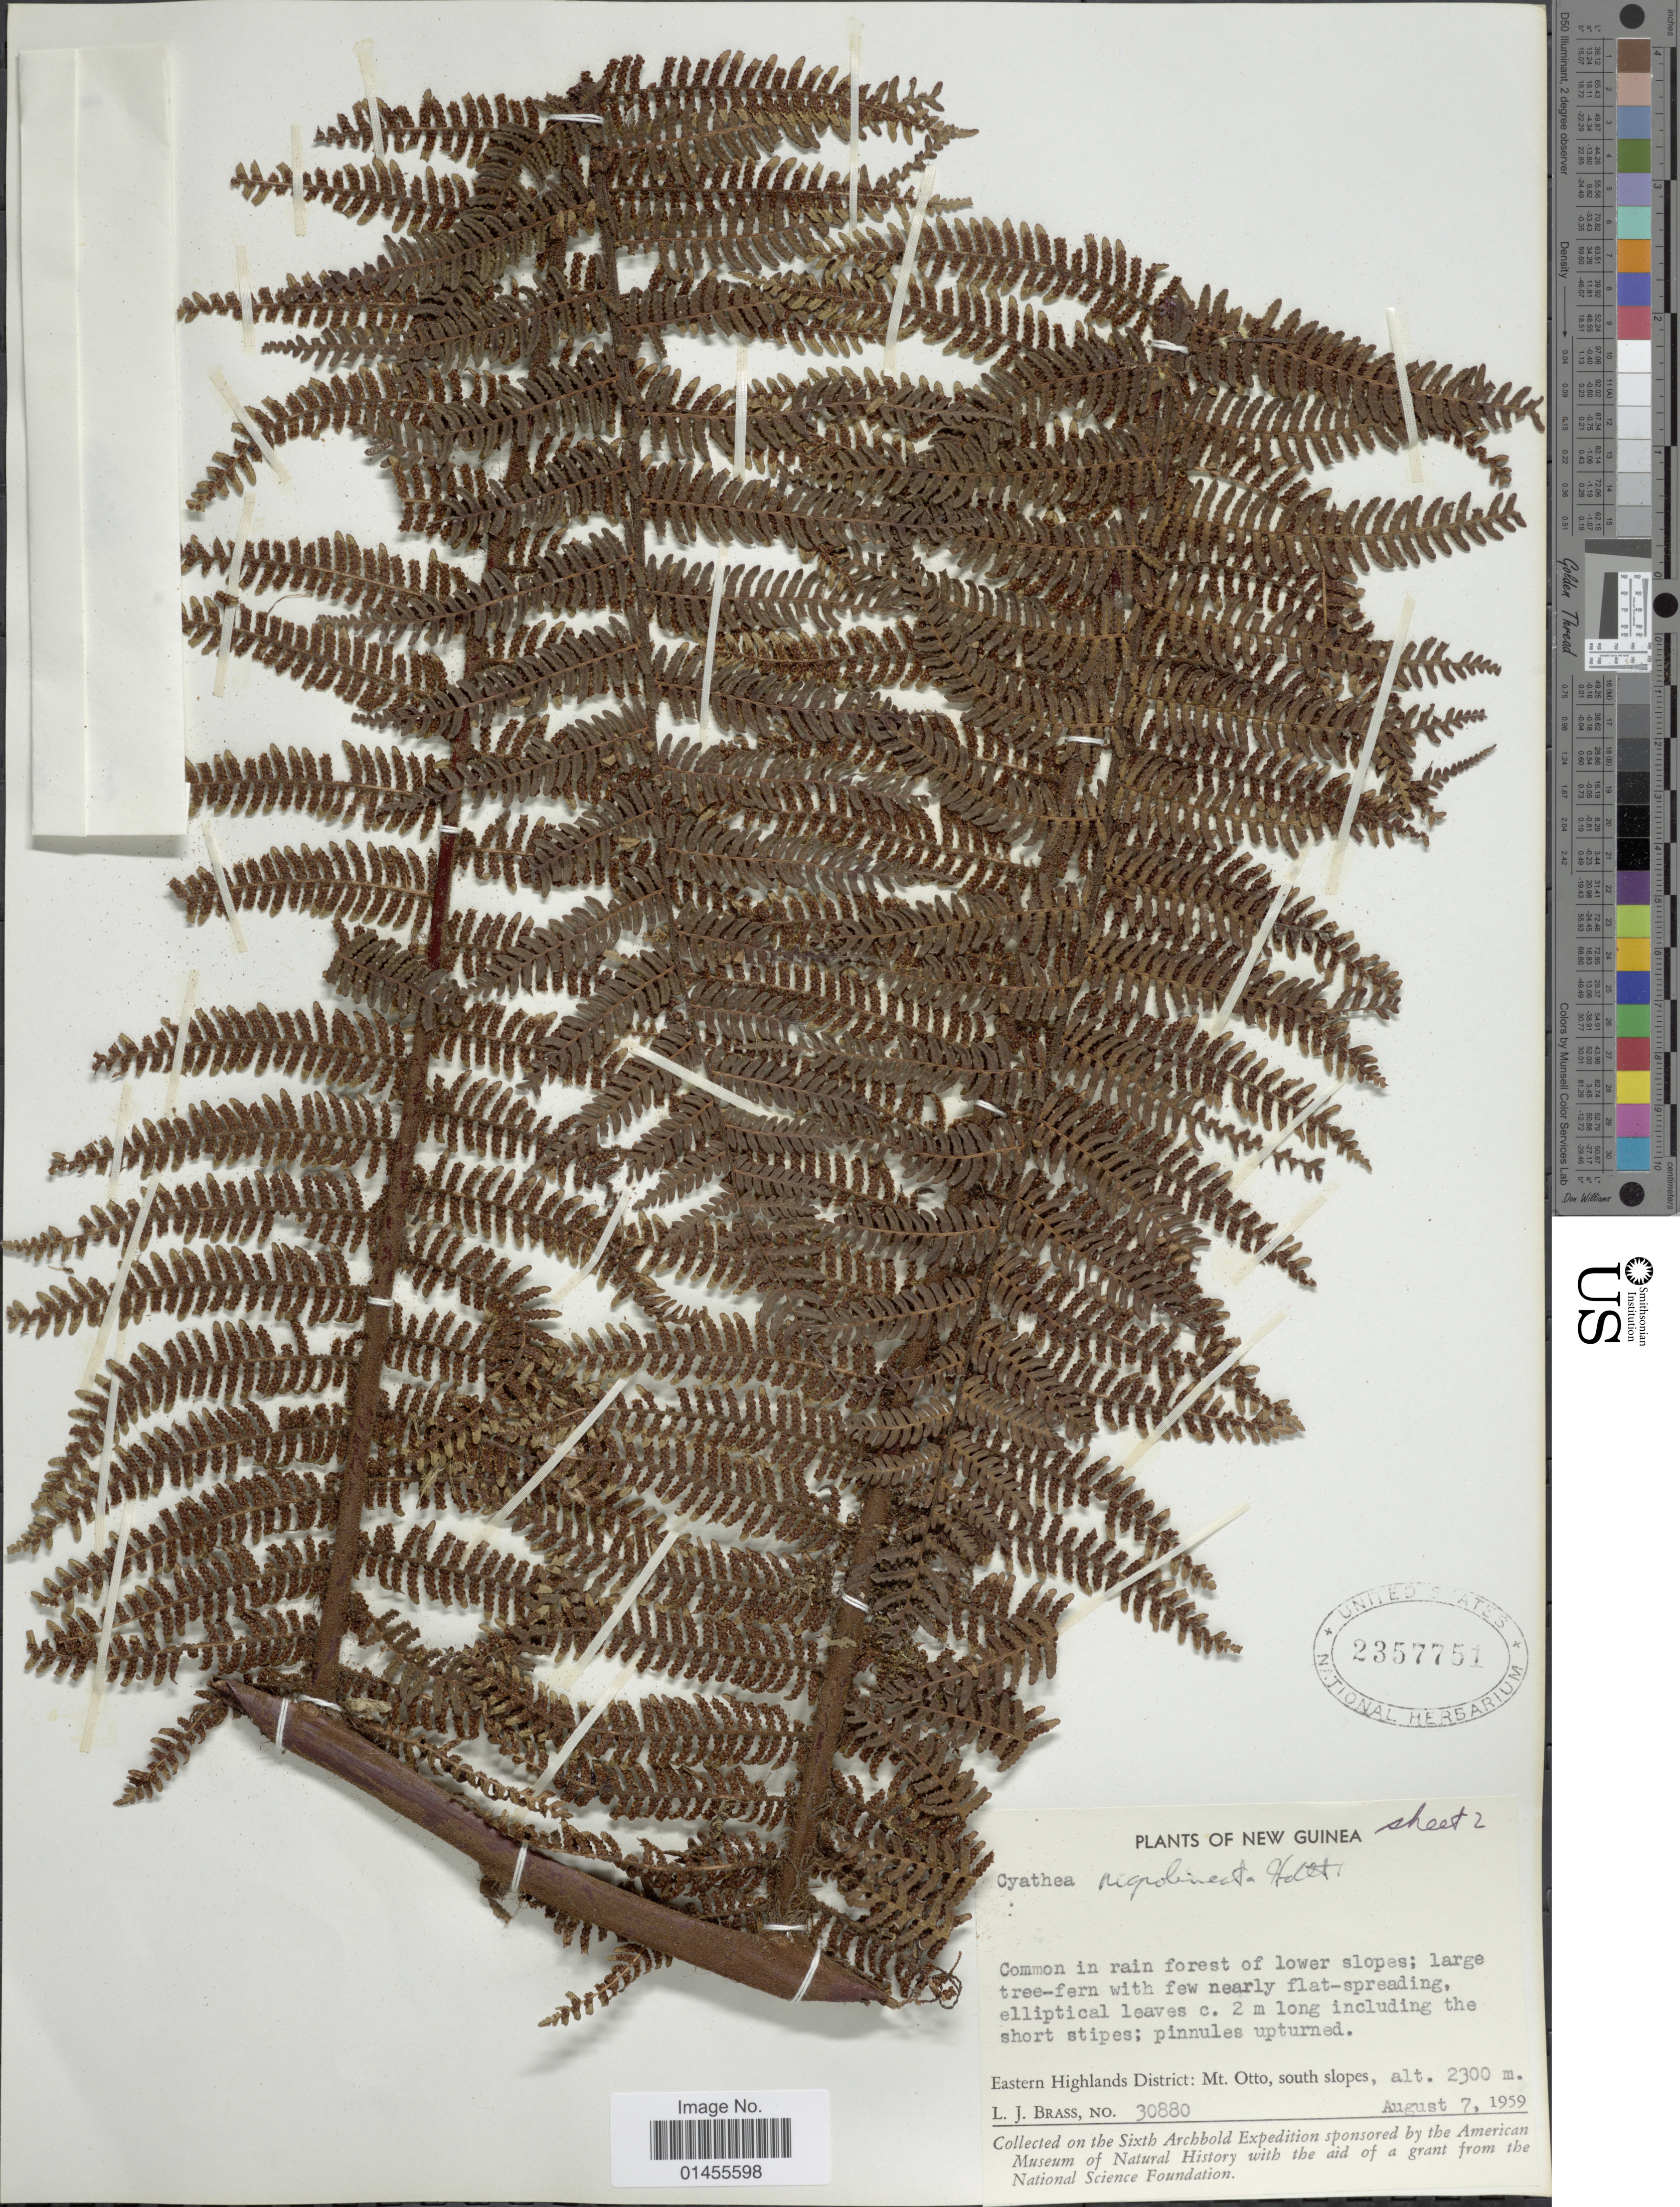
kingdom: Plantae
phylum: Tracheophyta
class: Polypodiopsida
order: Cyatheales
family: Cyatheaceae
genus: Alsophila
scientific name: Alsophila nigrolineata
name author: (Holttum) R.M. Tryon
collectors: L. J. Brass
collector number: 30880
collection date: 1959-08-07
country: Papua New Guinea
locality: New Guinea. Eastern Highlands District: Mt. Otto, south slopes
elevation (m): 2300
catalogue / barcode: US 2357751